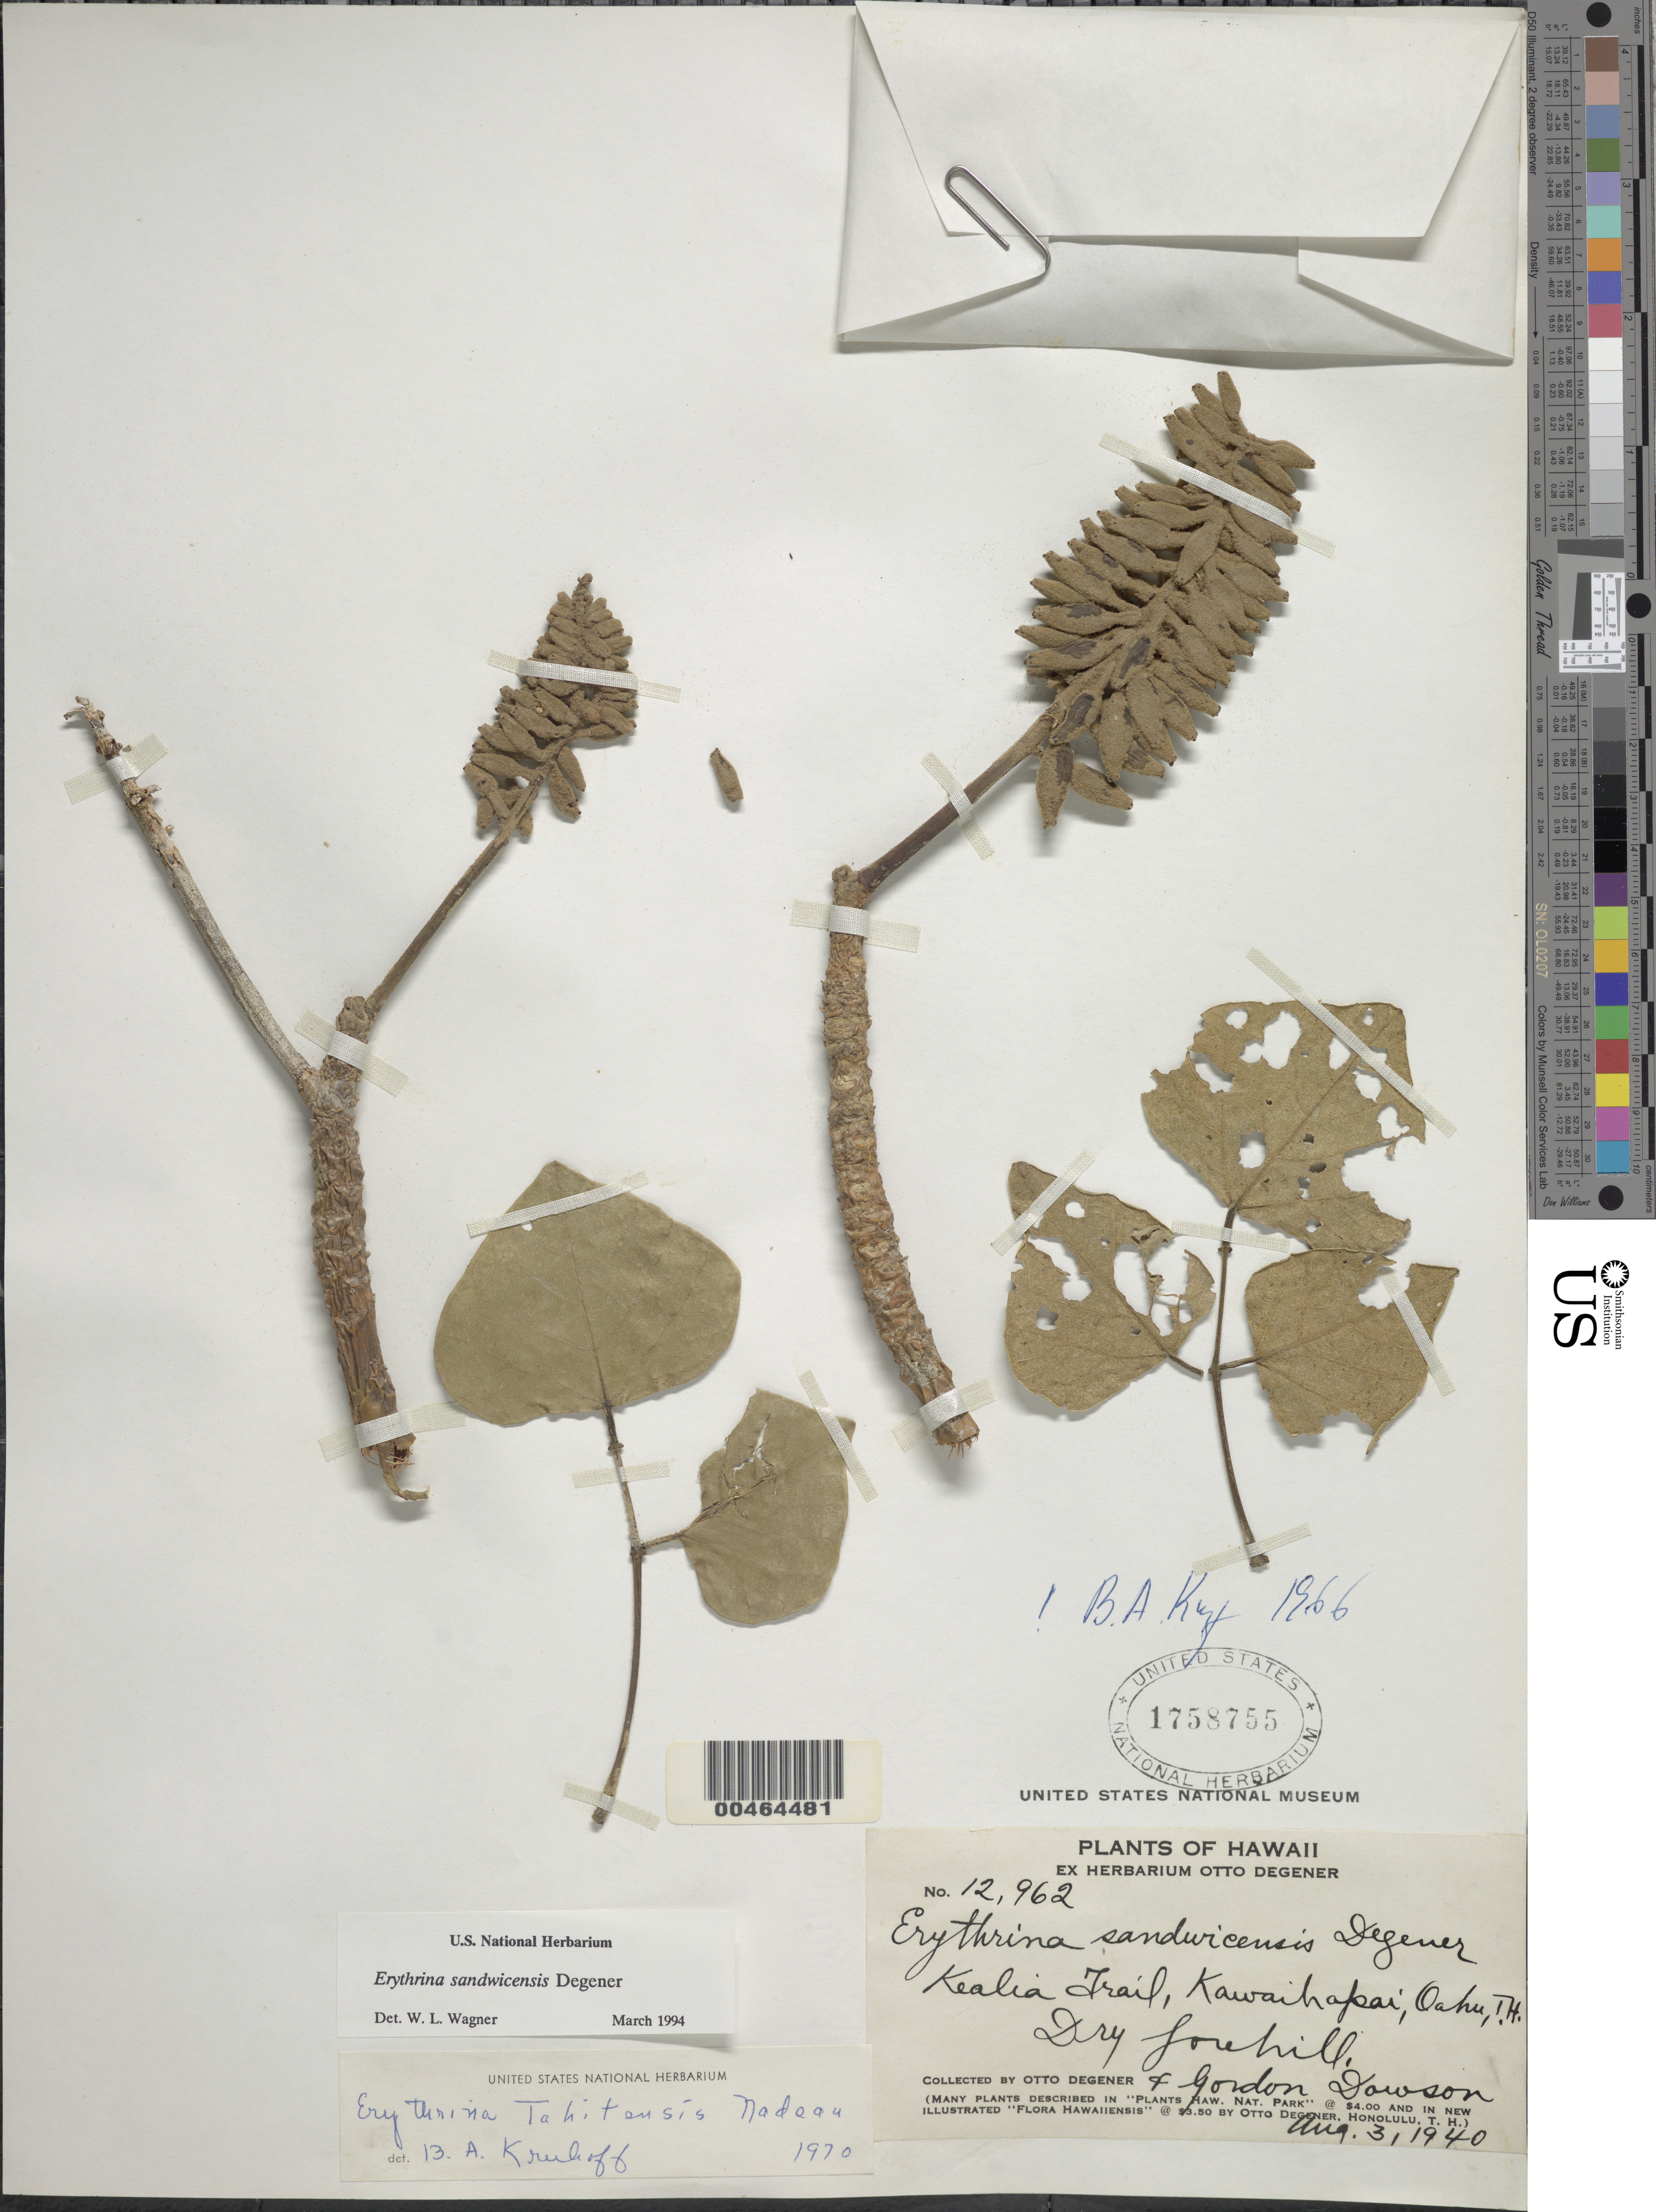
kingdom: Plantae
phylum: Tracheophyta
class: Magnoliopsida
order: Fabales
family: Fabaceae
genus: Erythrina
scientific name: Erythrina sandwicensis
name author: O. Deg.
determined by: Wagner, W. L., (BOT), Smithsonian Institution - National Museum of Natural History (UNITED STATES)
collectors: O. Degener & G. Dowson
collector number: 12962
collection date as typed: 3 Aug 1940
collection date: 1940-08-03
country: United States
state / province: Hawaii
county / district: Honolulu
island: Oahu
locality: Kealia Trail, Kawaihapai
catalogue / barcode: US 1758755